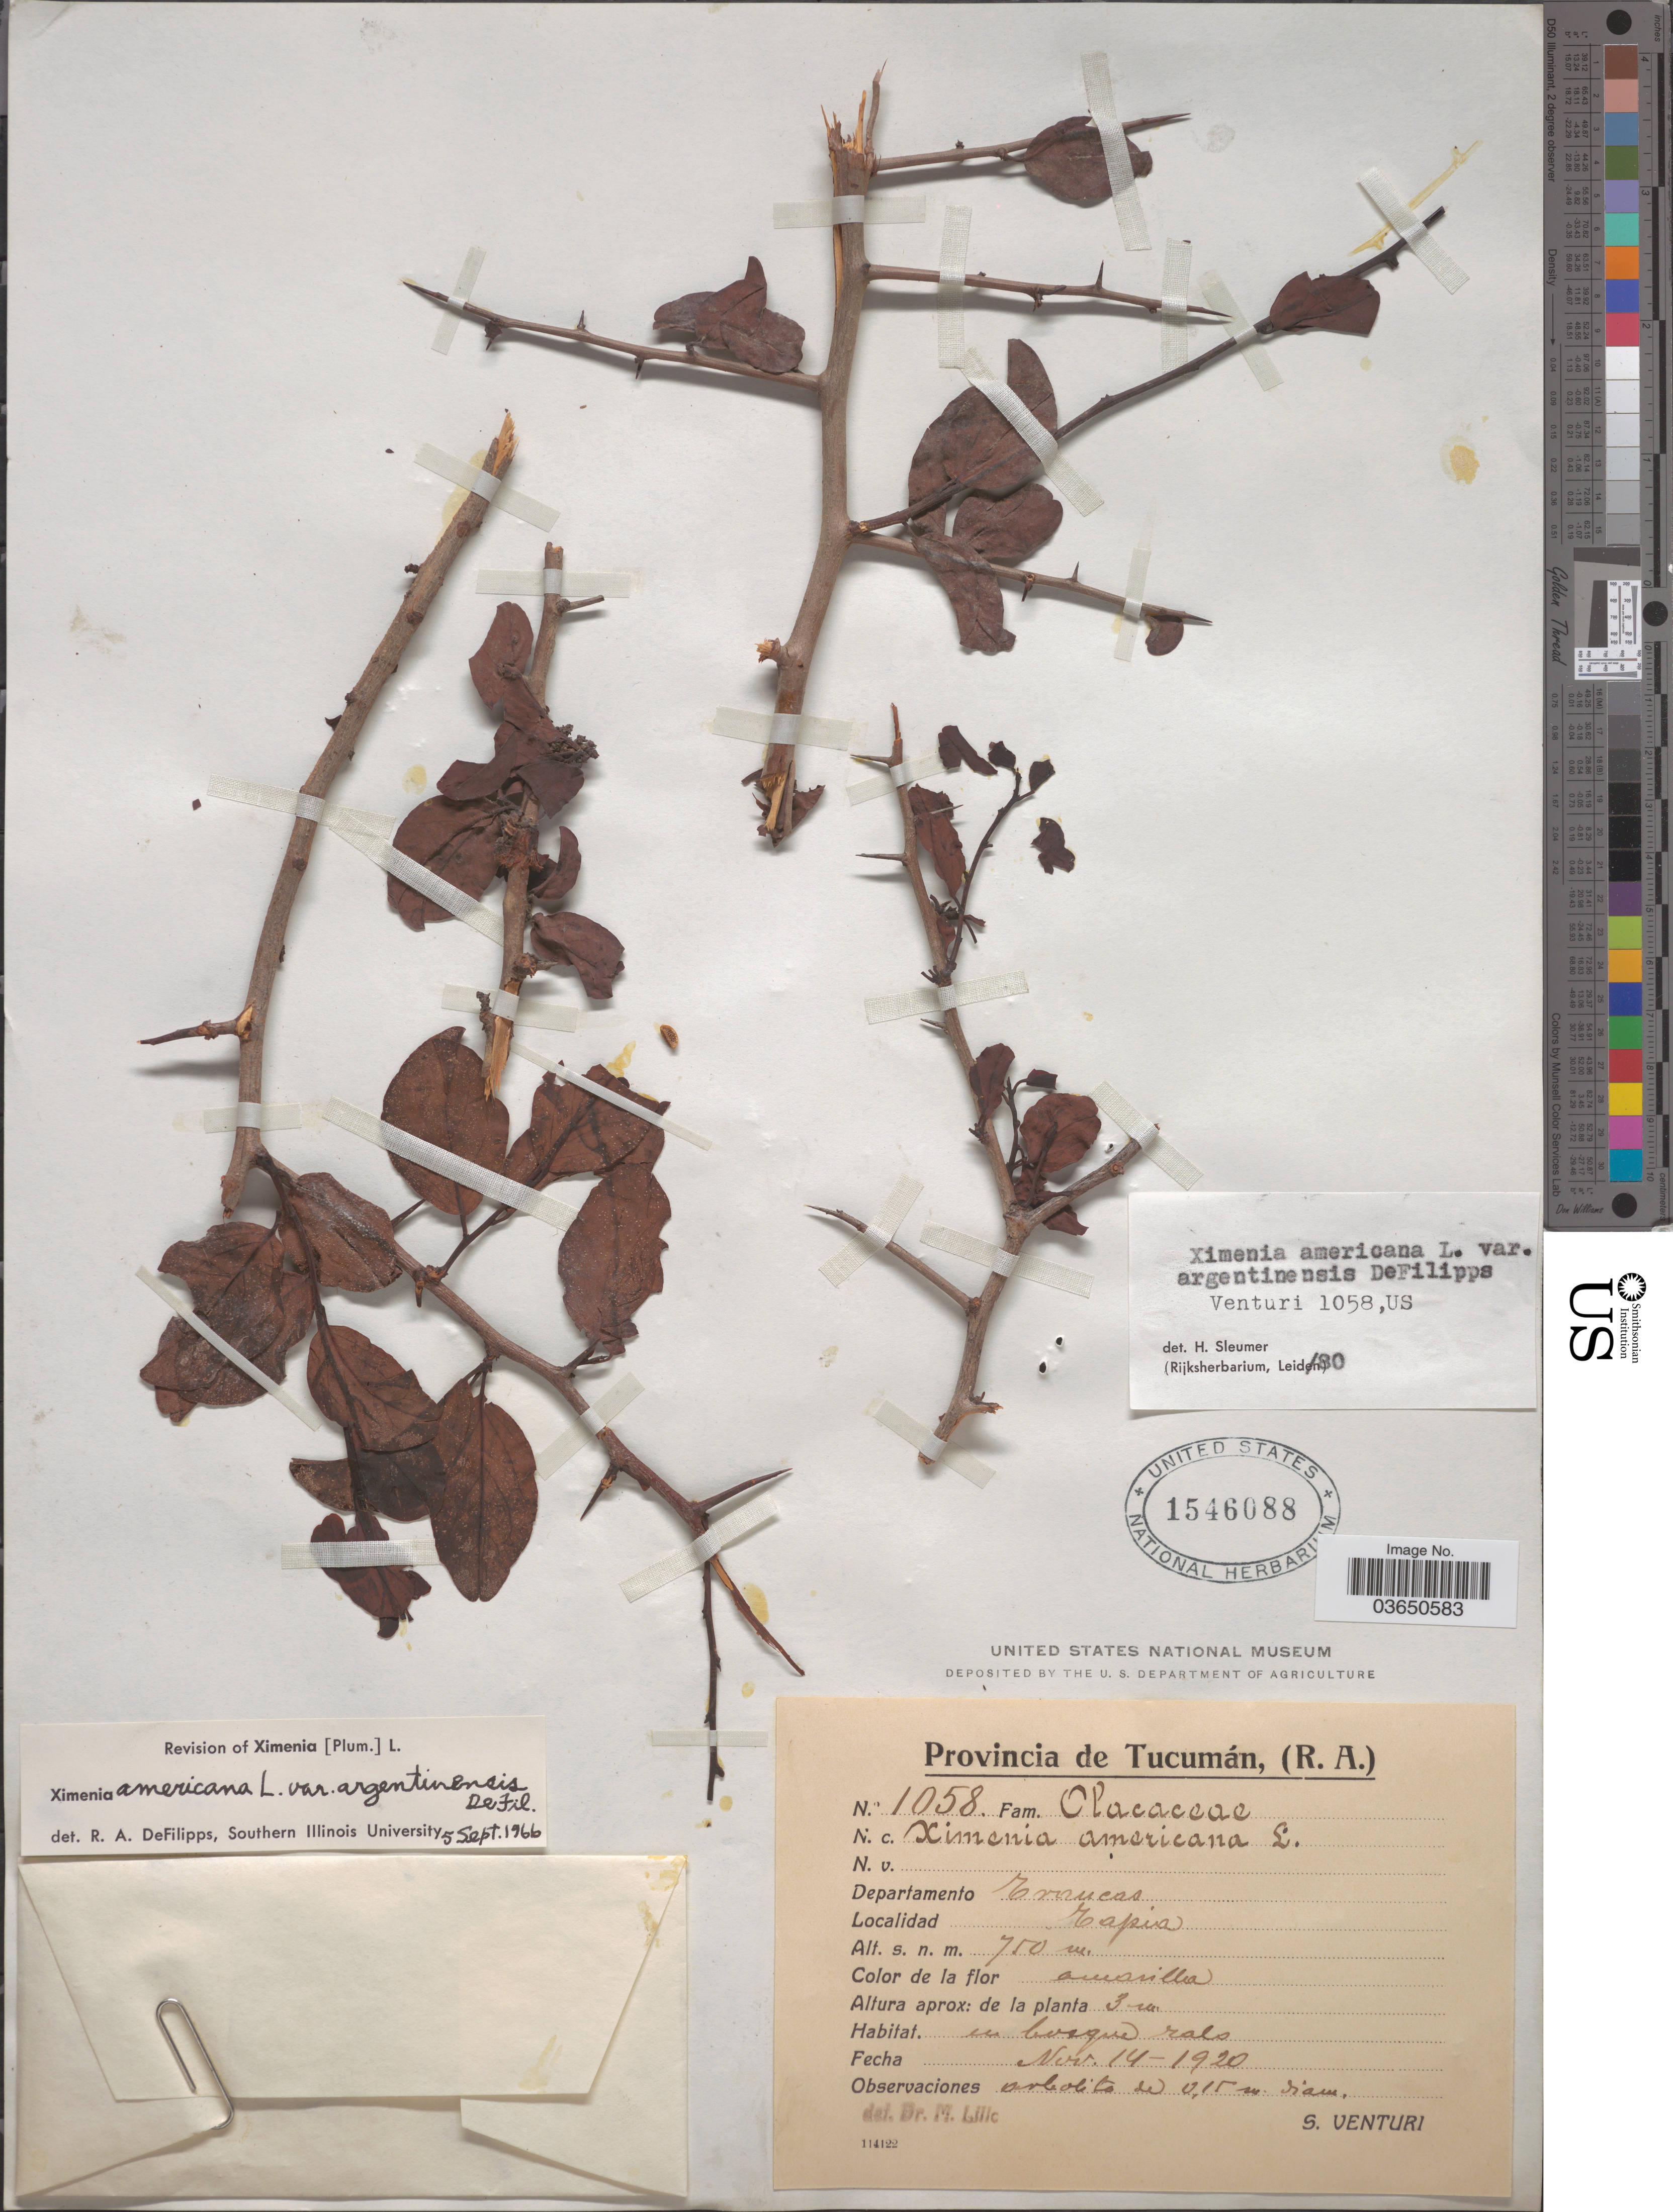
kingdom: Plantae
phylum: Tracheophyta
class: Magnoliopsida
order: Santalales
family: Ximeniaceae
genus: Ximenia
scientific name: Ximenia americana var. argentinensis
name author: DeFilipps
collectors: S. Venturi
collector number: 1058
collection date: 1920-11-14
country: Argentina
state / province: Tucuman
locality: Departamento Trancas. Tapia.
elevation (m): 750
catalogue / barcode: US 1546088